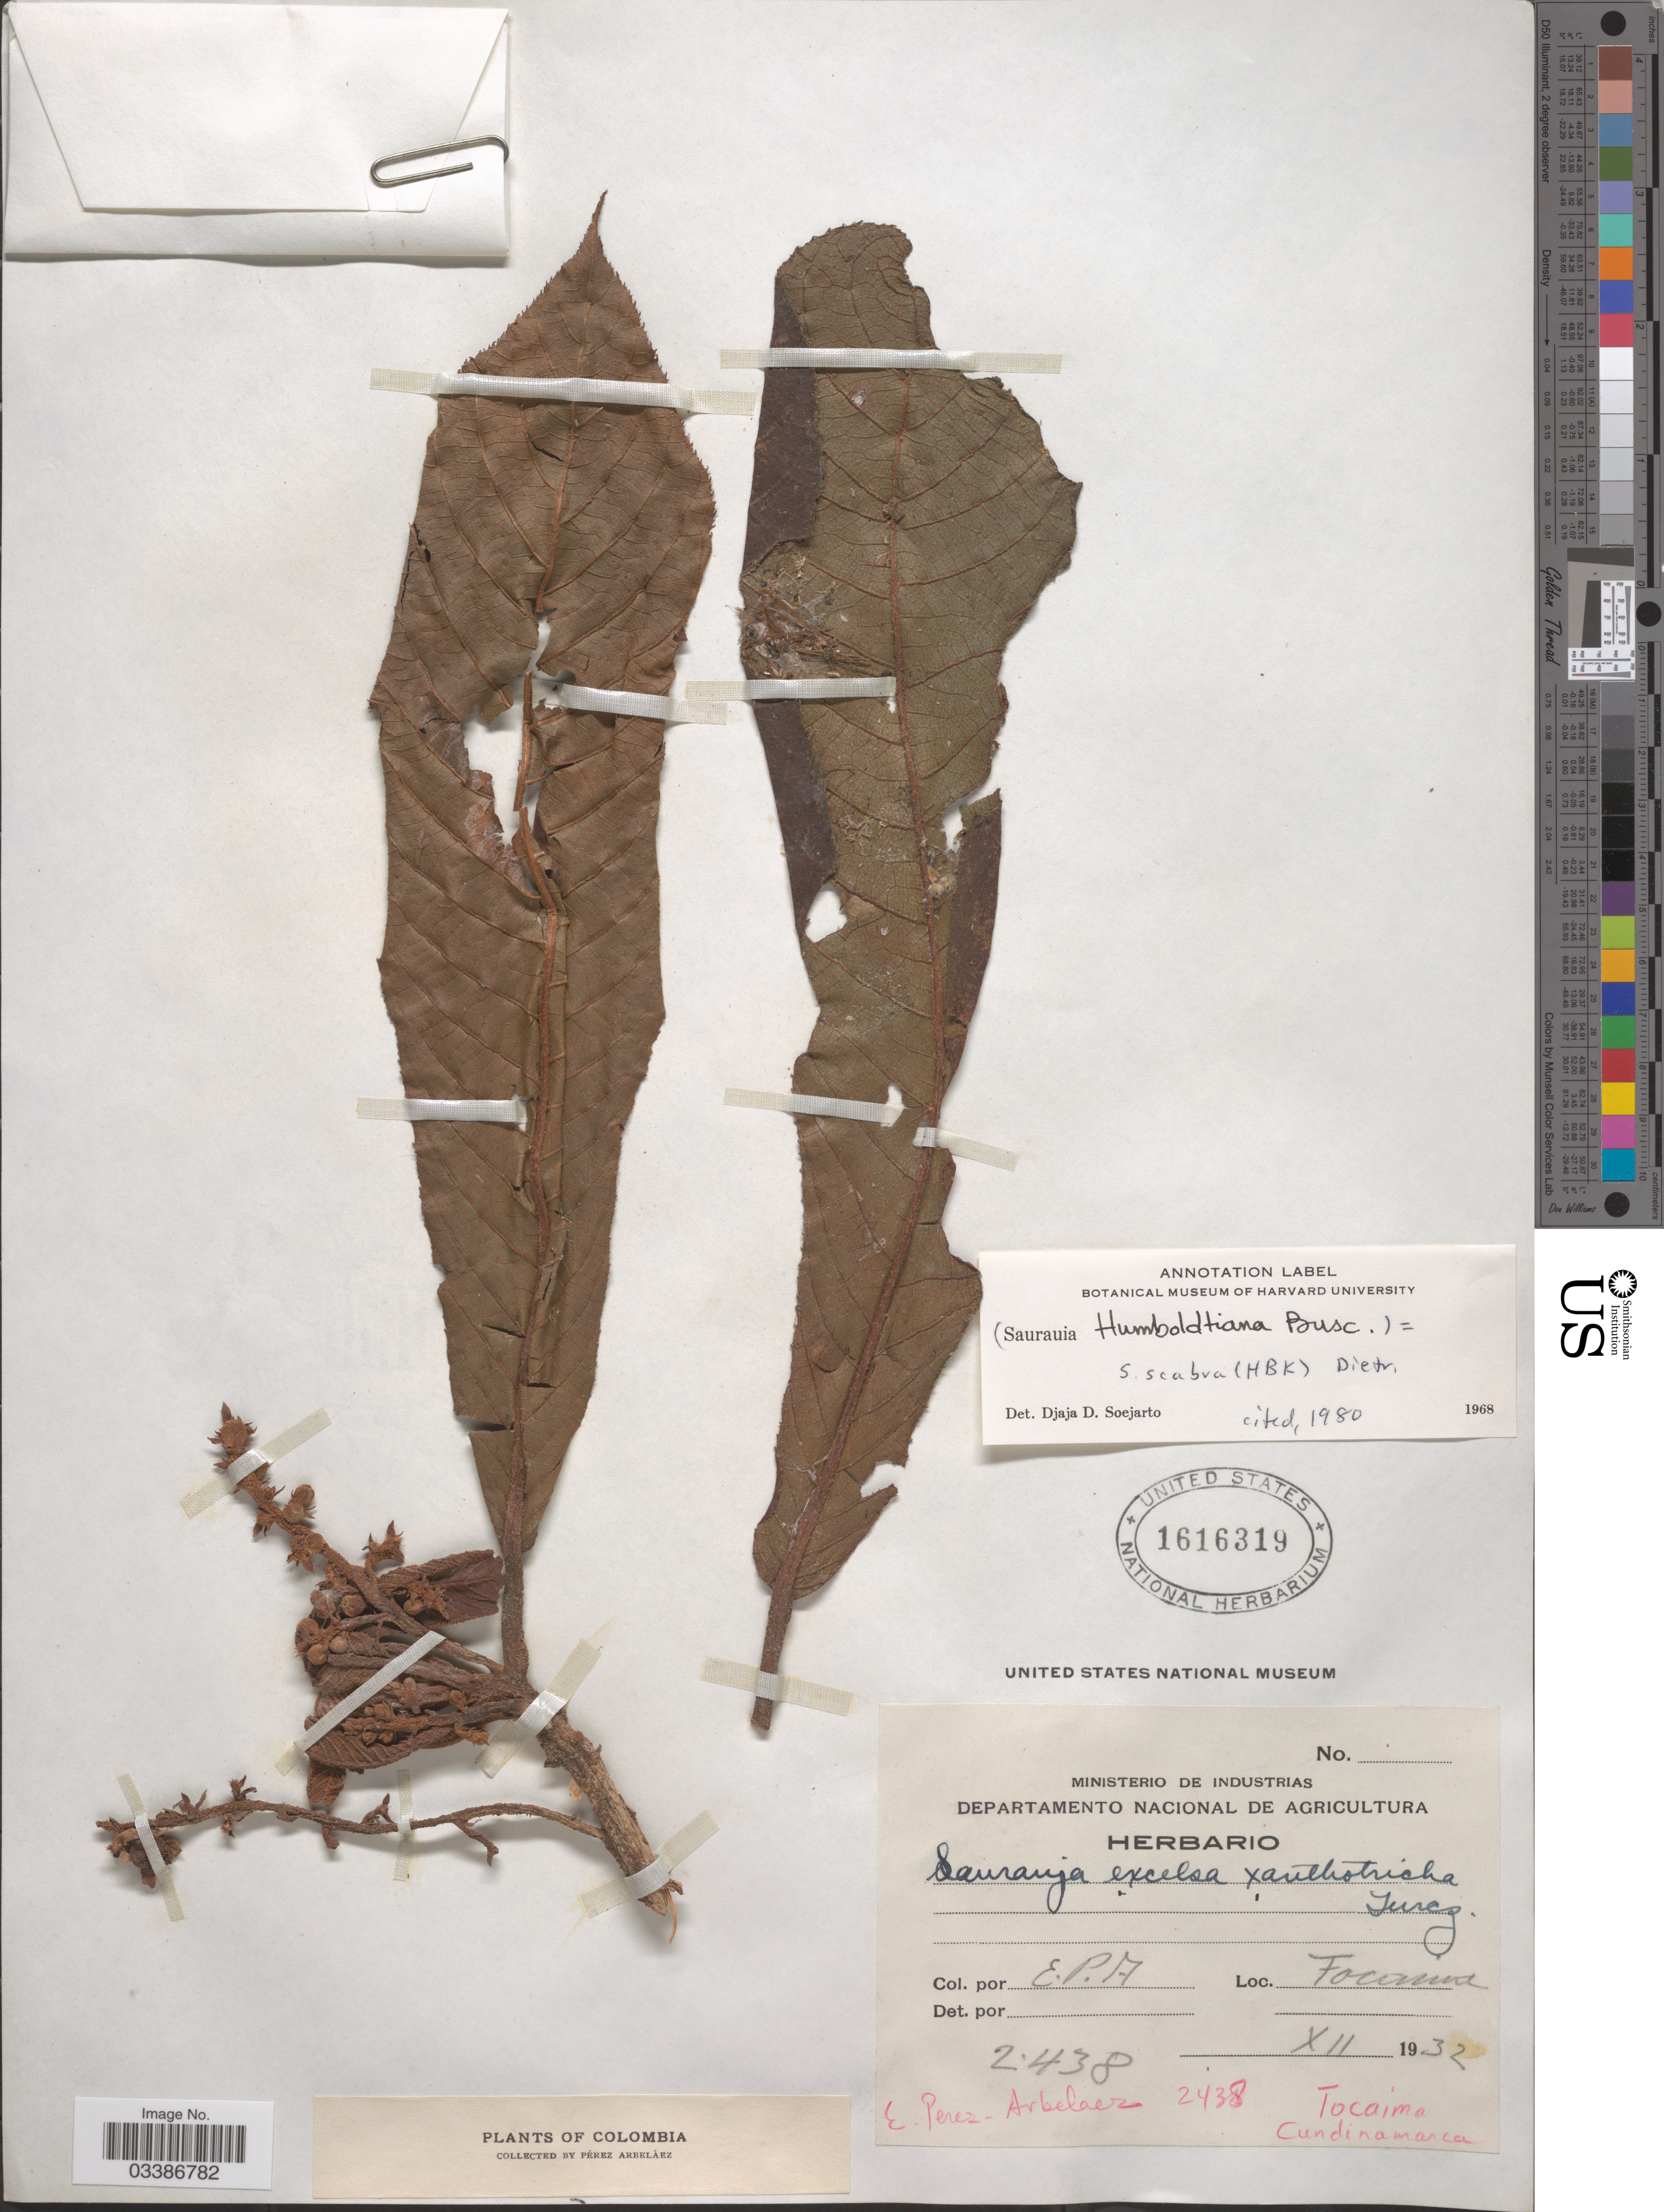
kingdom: Plantae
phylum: Tracheophyta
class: Magnoliopsida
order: Ericales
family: Actinidiaceae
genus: Saurauia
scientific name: Saurauia scabra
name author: (Kunth) D. Dietr.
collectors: E. Pérez Arbeláez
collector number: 2438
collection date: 1932-12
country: Colombia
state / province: Cundinamarca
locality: Tocaima.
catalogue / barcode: US 1616319